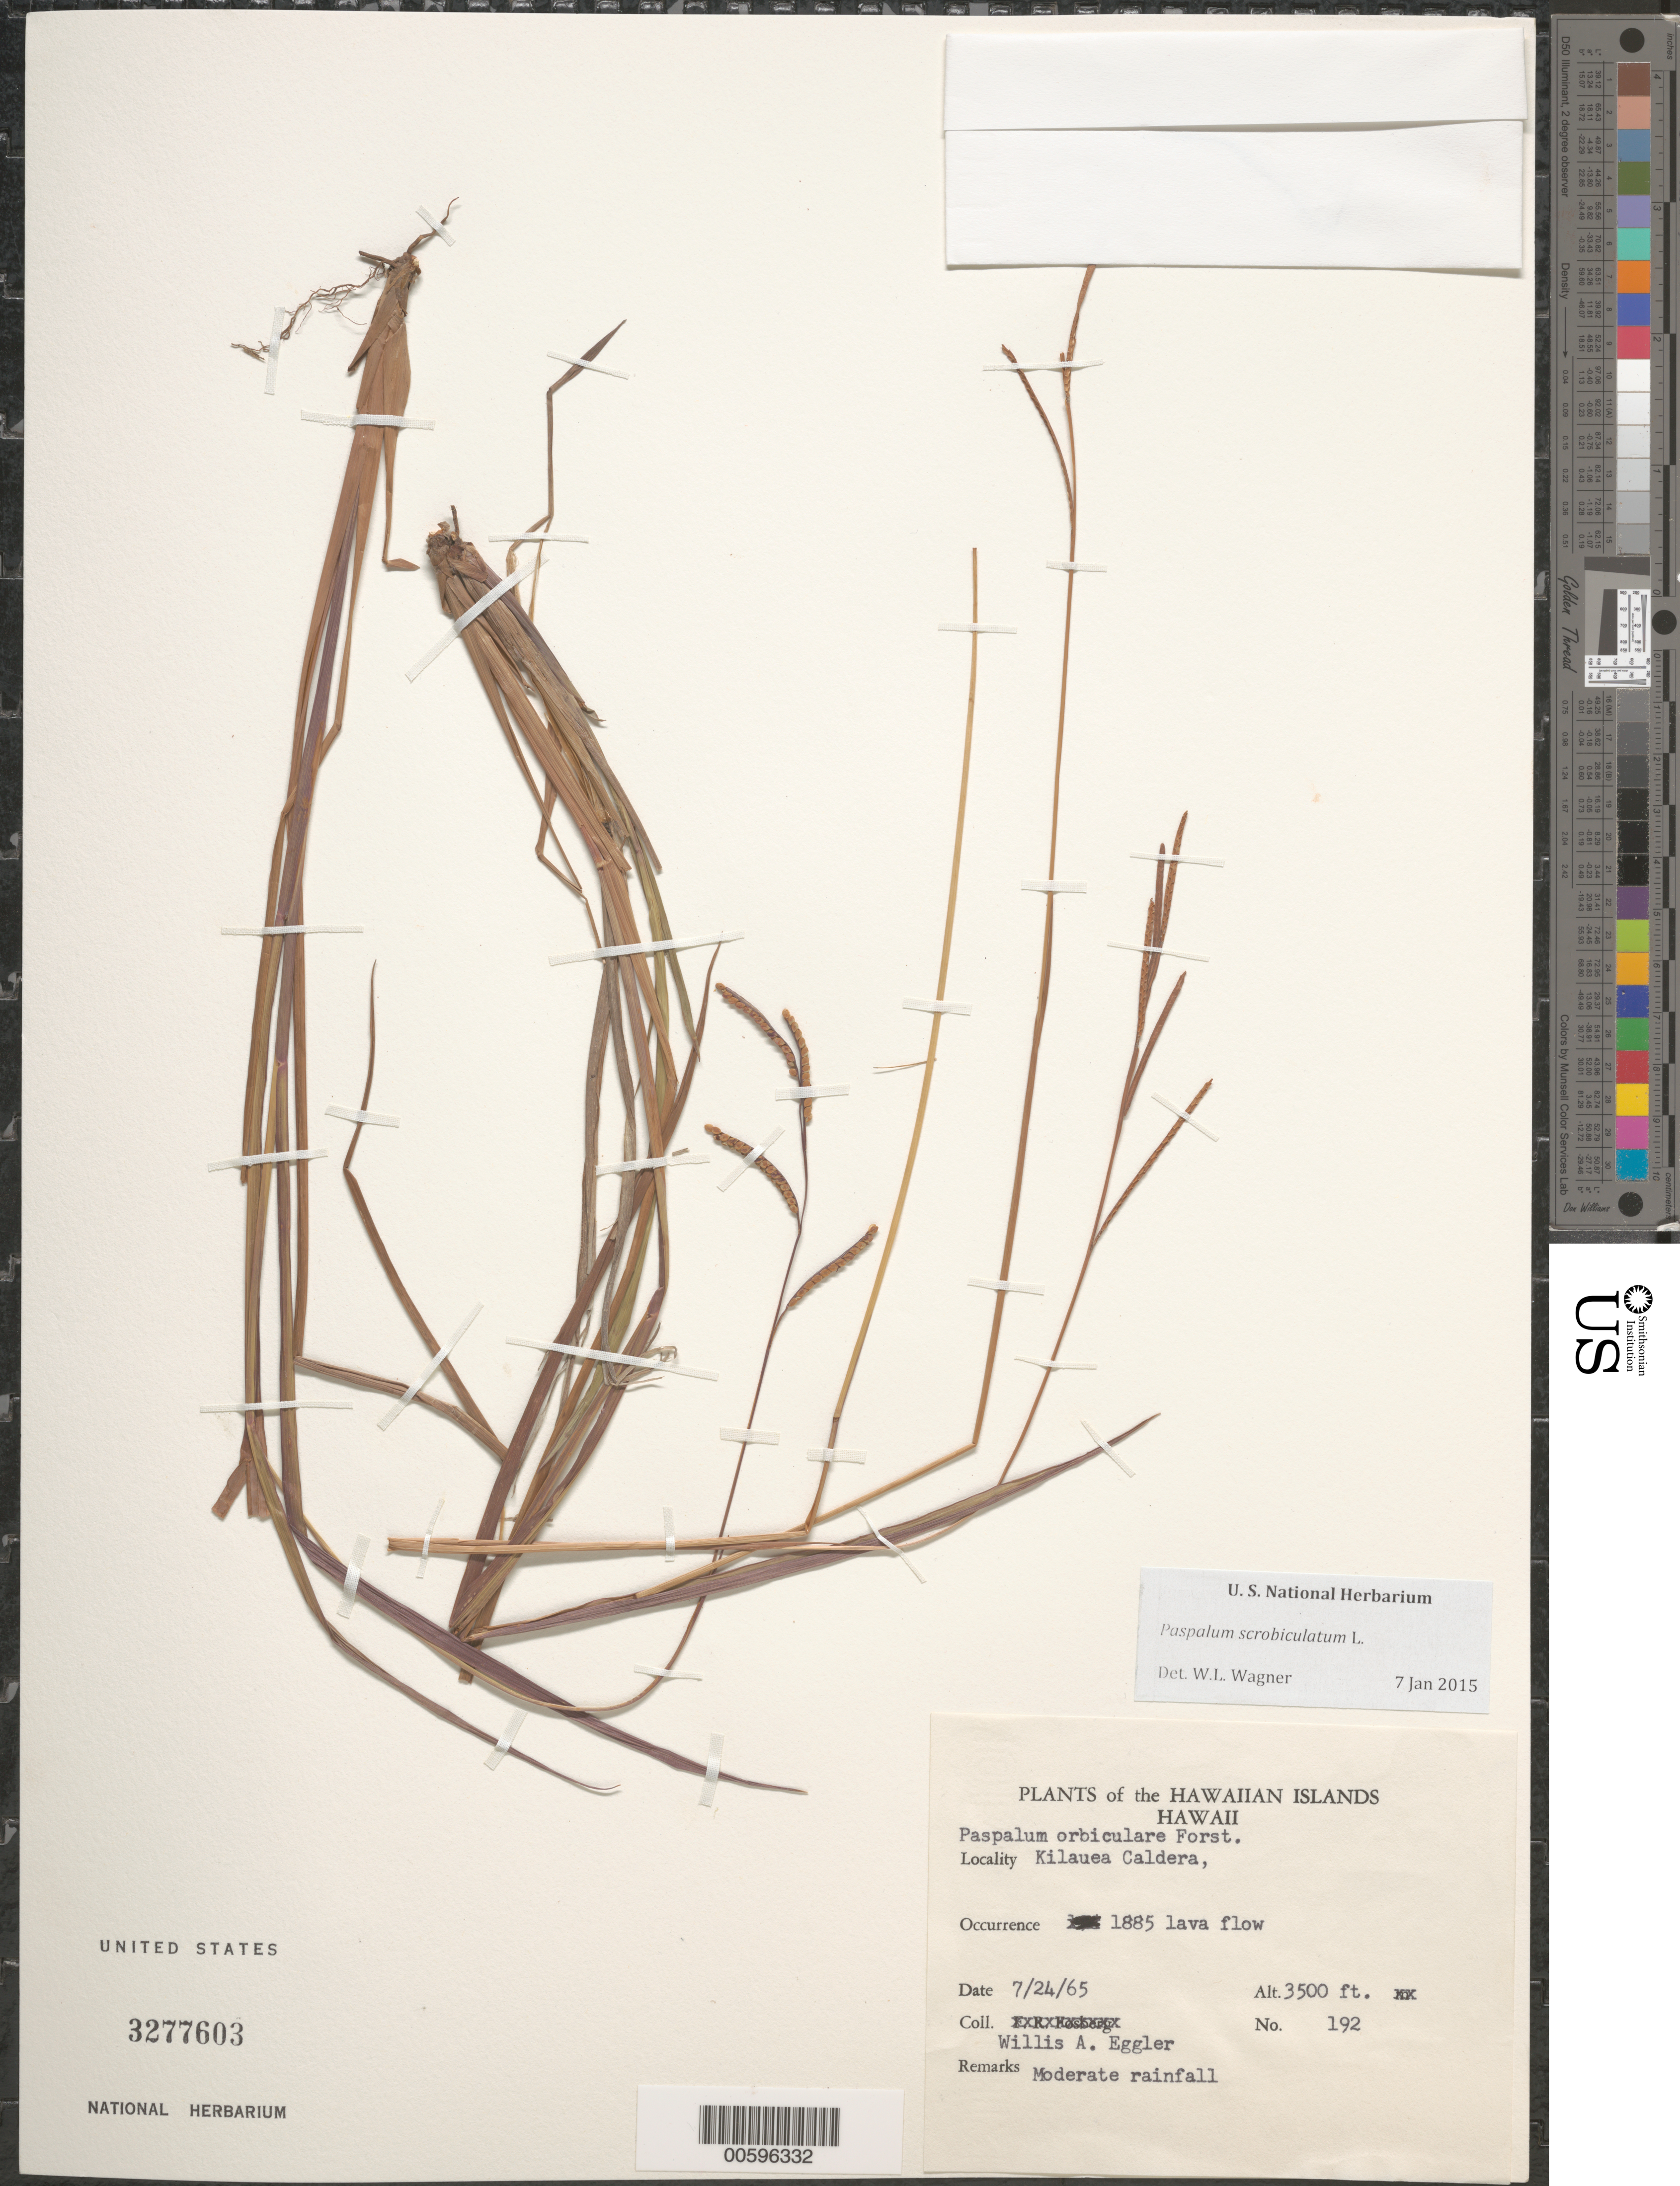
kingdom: Plantae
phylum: Tracheophyta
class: Liliopsida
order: Poales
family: Poaceae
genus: Paspalum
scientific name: Paspalum scrobiculatum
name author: L.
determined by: Wagner, W. L., (BOT), Smithsonian Institution - National Museum of Natural History (UNITED STATES)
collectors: W. A. Eggler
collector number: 192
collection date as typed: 24 Jul 1965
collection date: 1965-07-24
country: United States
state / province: Hawaii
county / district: Hawaii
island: Hawaii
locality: Kilauea Caldera, 1885 lava flow.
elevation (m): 1067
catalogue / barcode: US 3277603